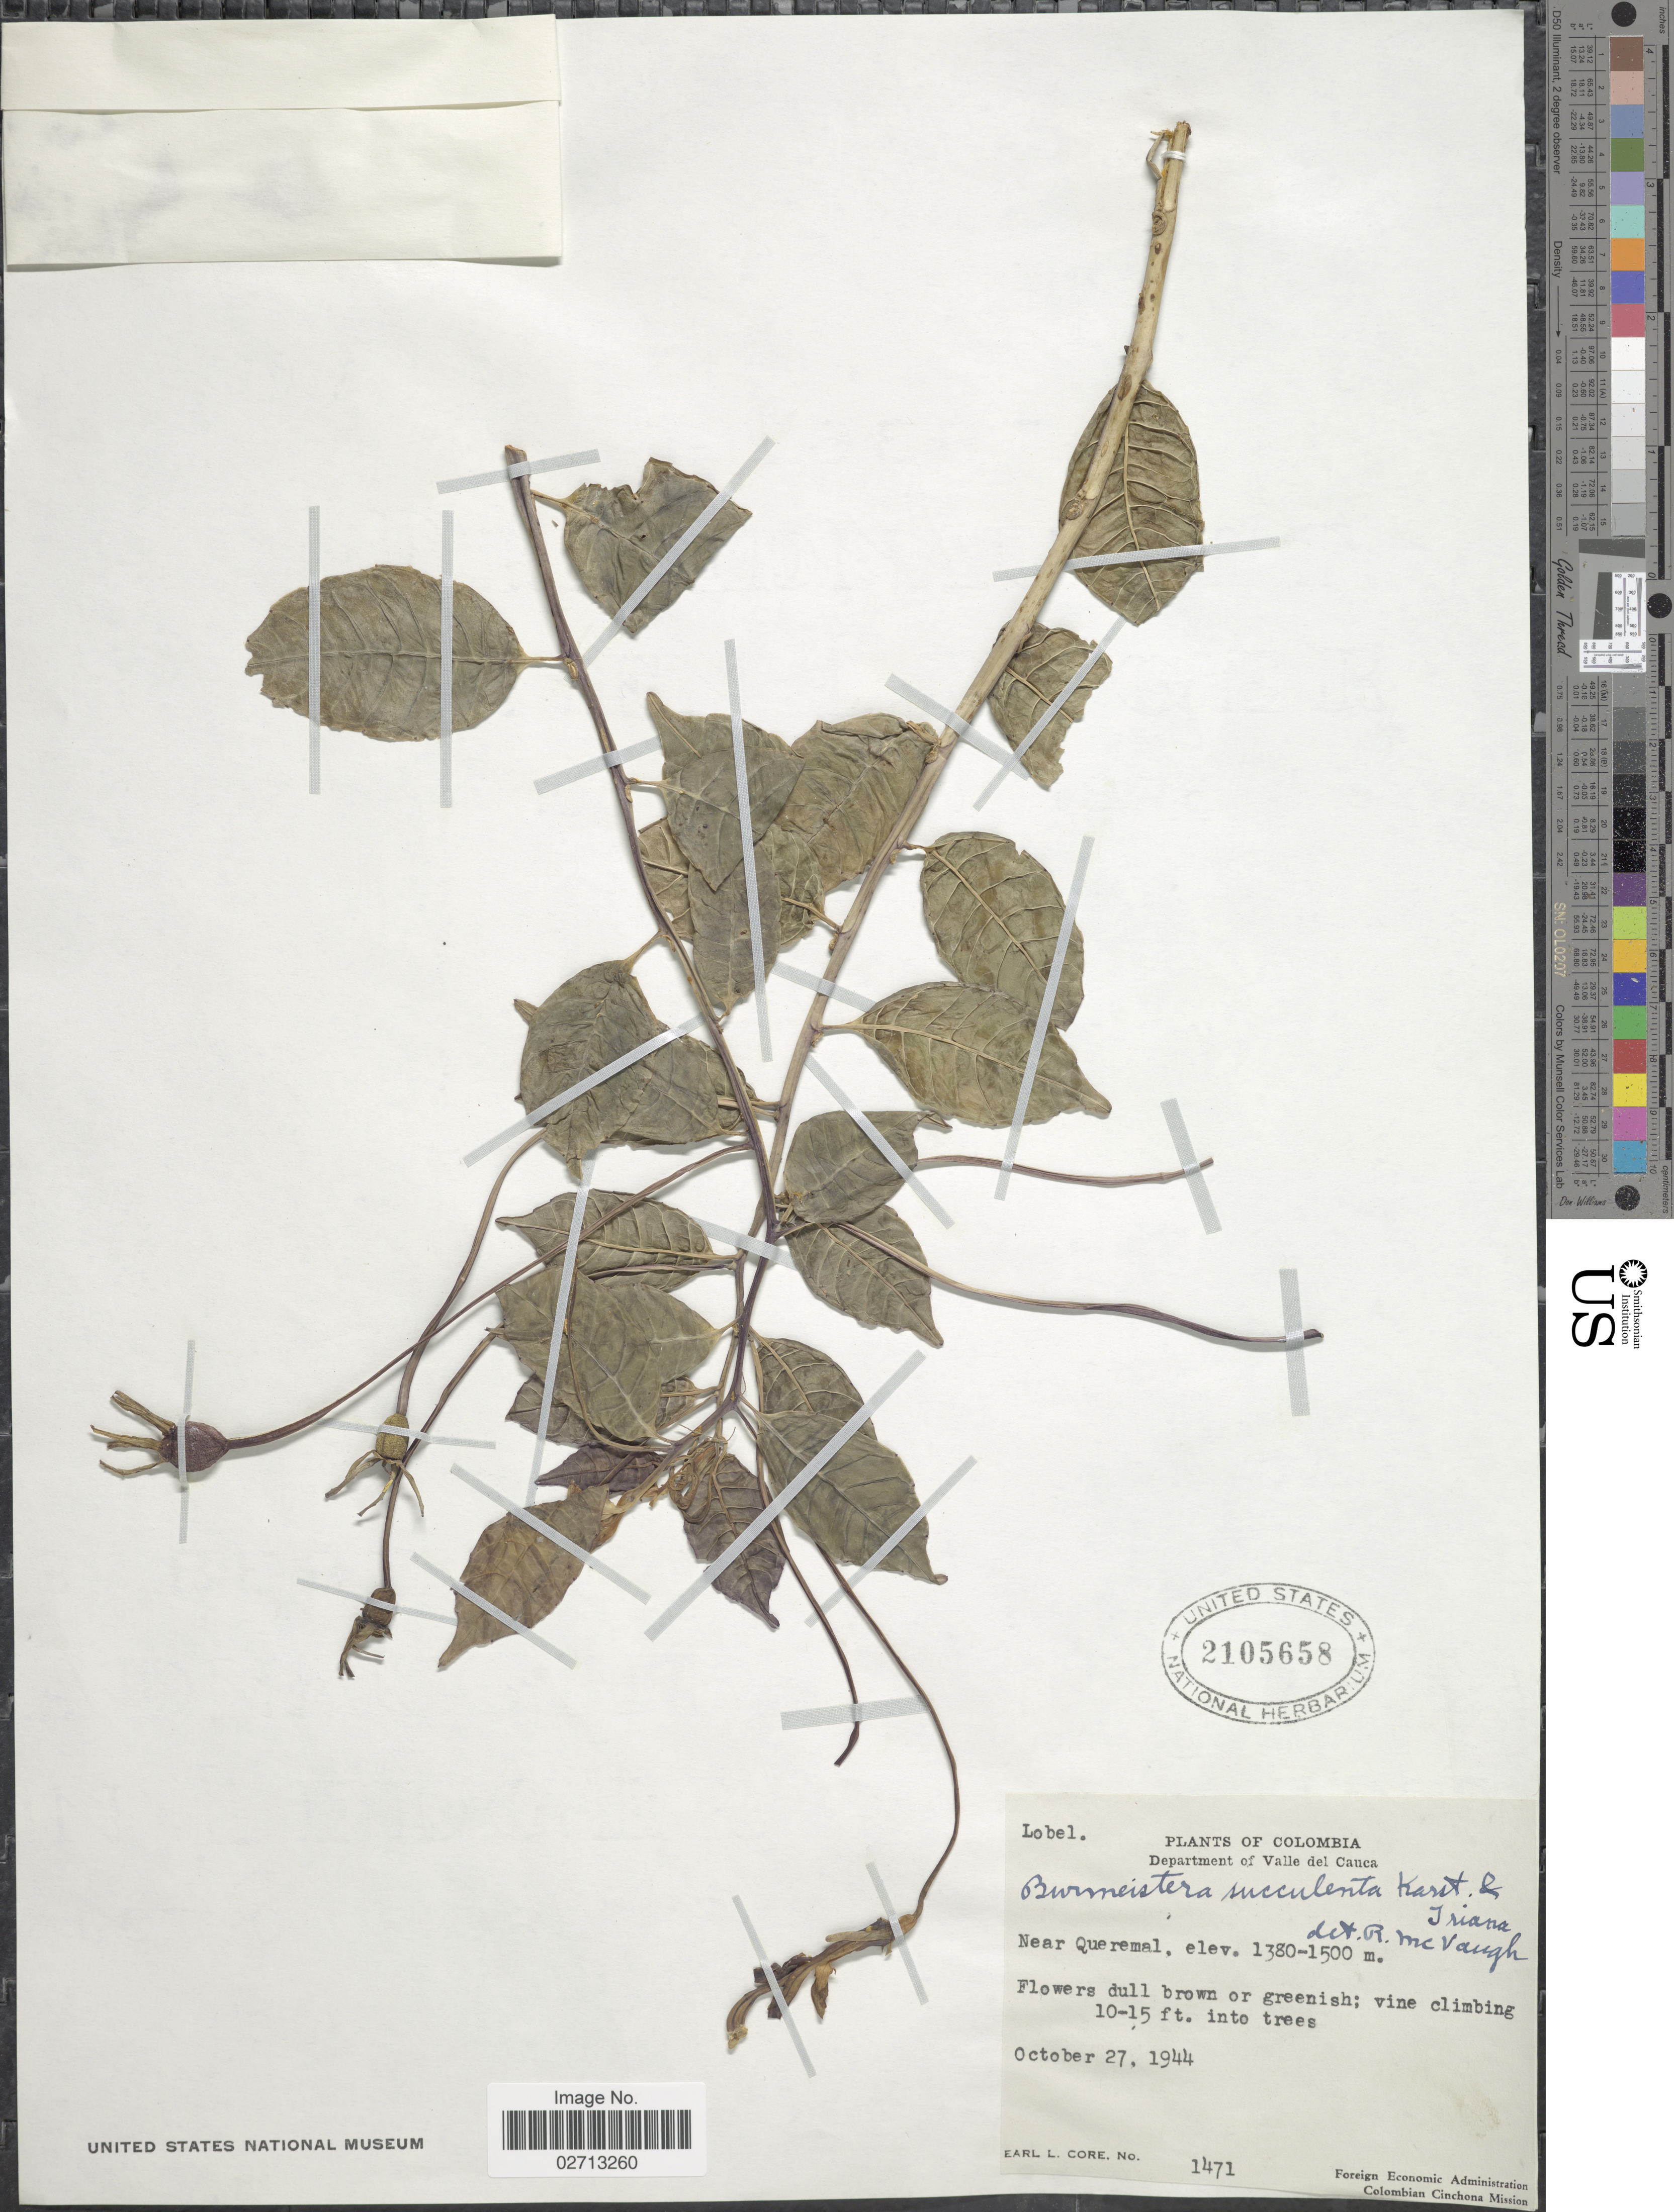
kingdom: Plantae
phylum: Tracheophyta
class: Magnoliopsida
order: Asterales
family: Campanulaceae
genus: Burmeistera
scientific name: Burmeistera succulenta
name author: H. Karst. & Triana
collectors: E. L. Core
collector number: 1471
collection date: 1944-10-27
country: Colombia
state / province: Valle del Cauca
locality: Department of Valle del Cauca. Near Queremal.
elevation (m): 1380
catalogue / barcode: US 2105658